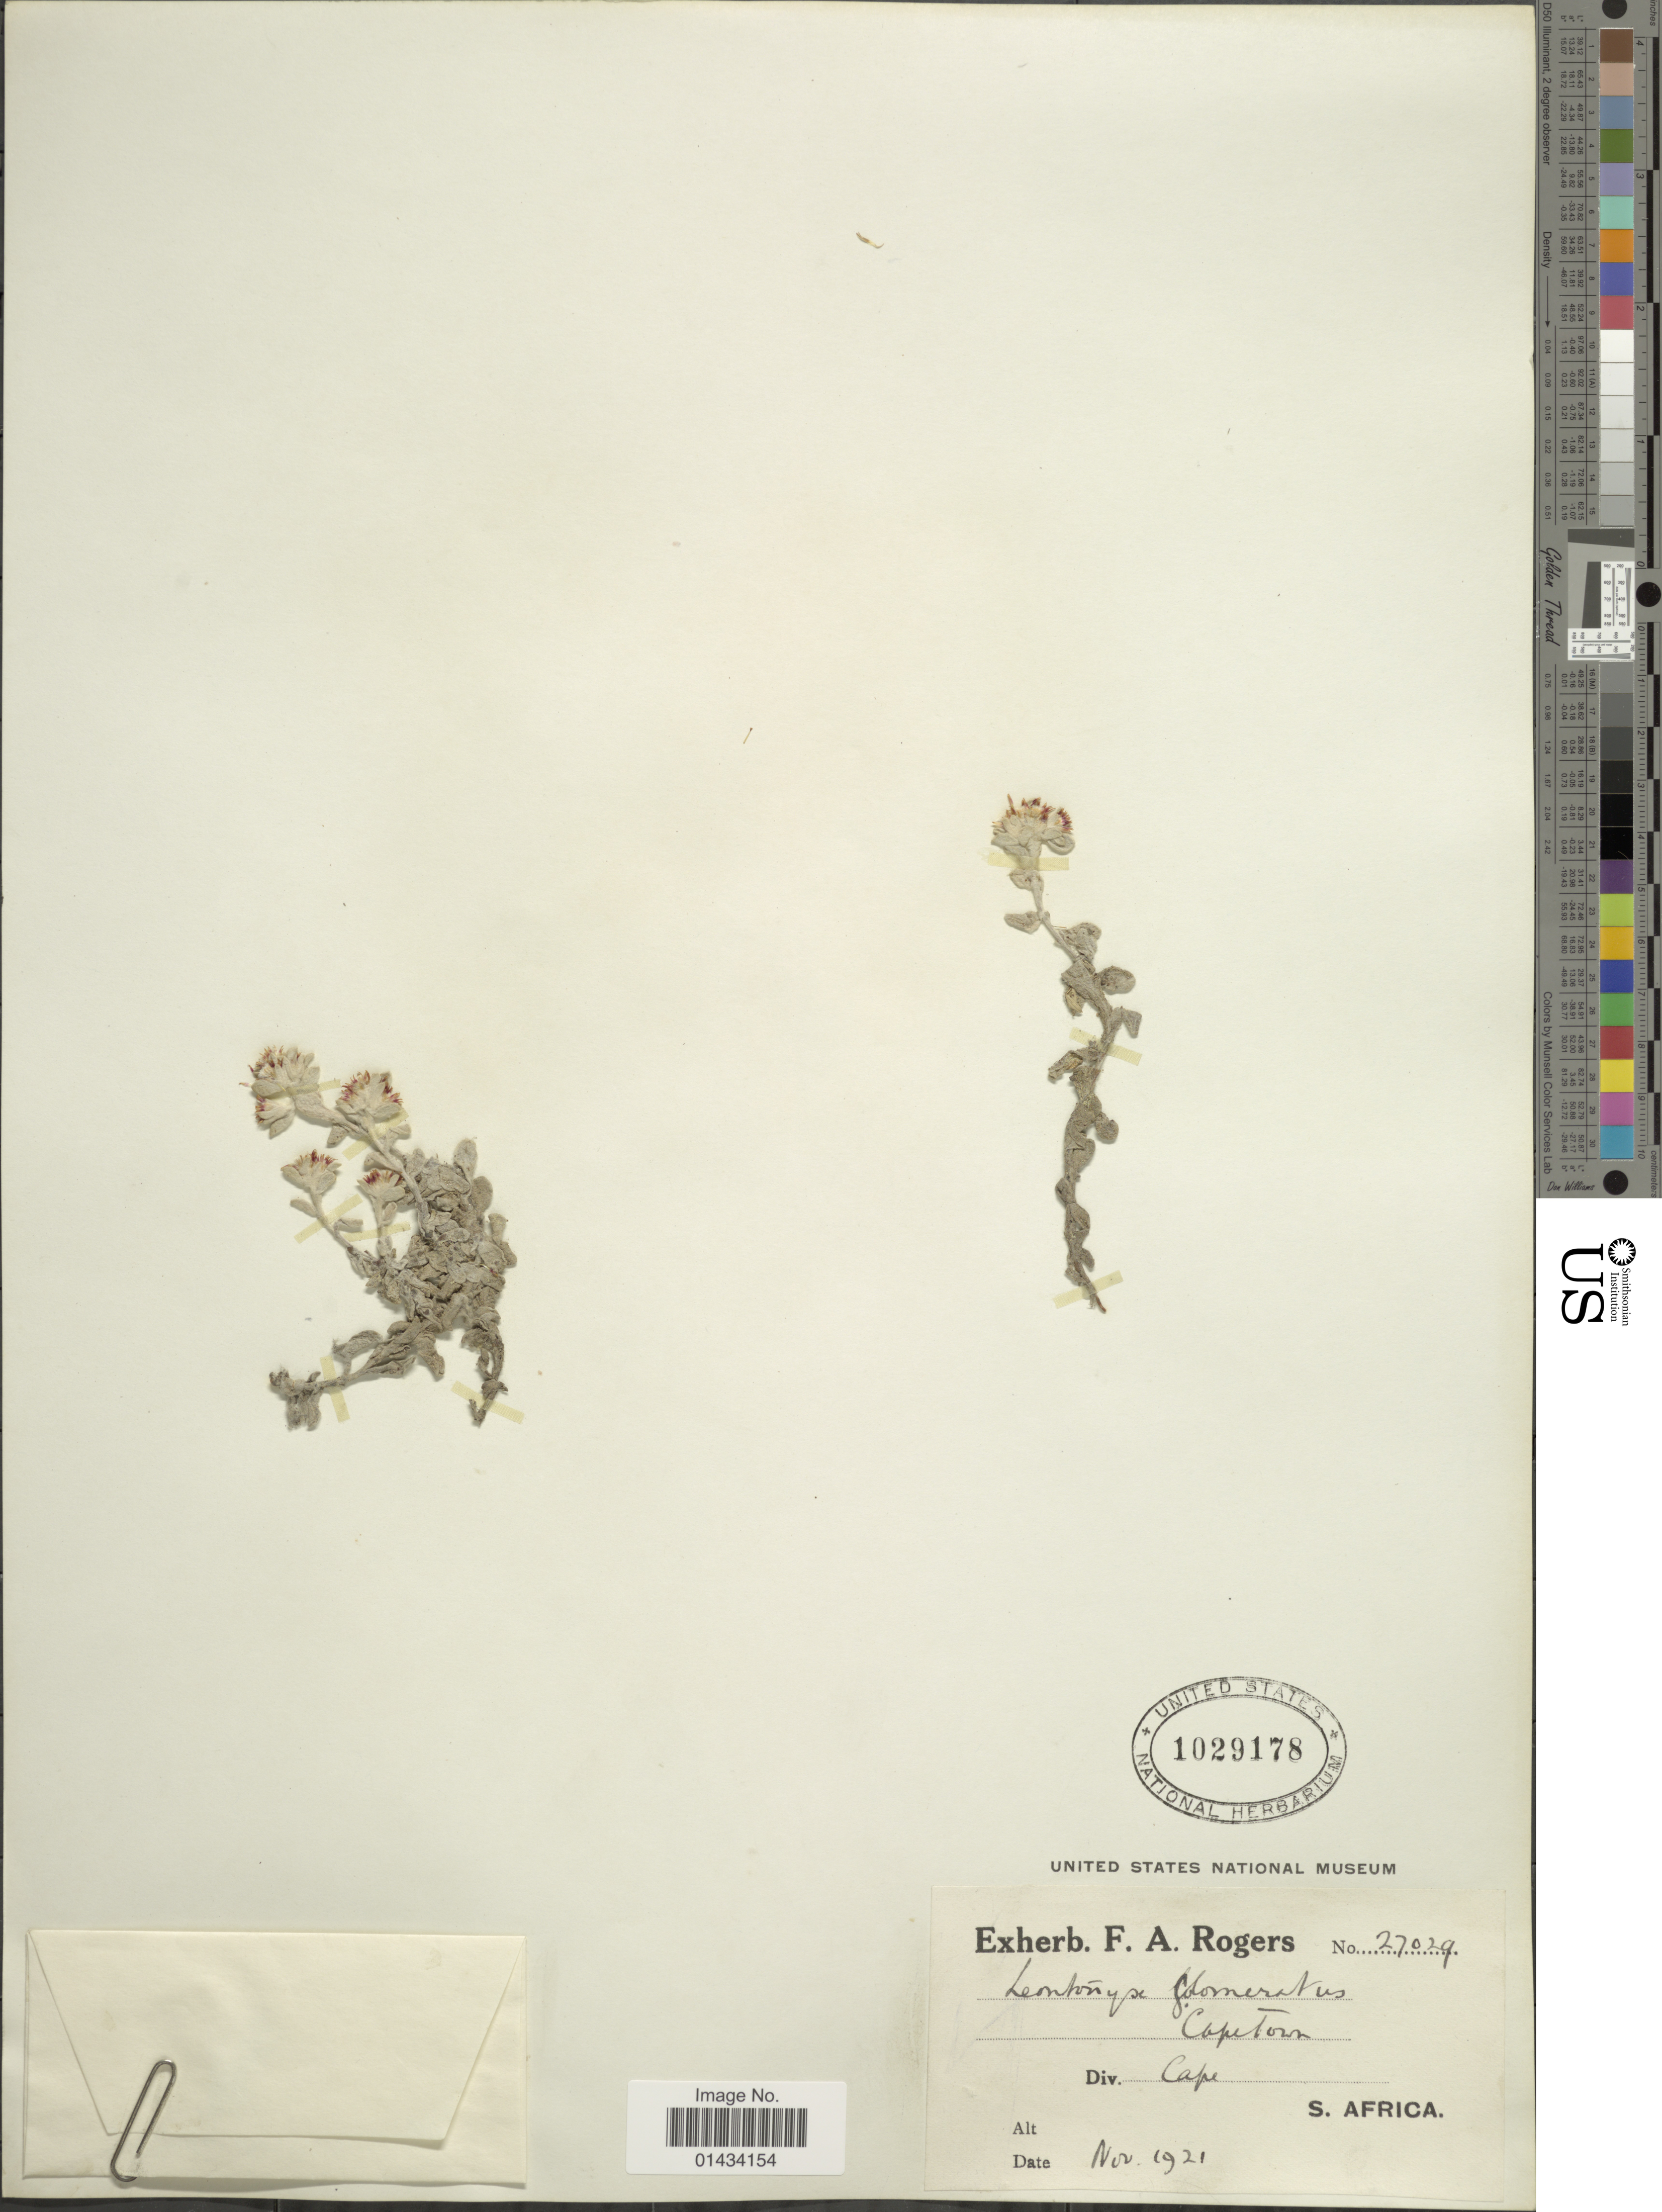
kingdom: Plantae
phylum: Tracheophyta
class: Magnoliopsida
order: Asterales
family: Asteraceae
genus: Leontonyx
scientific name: Leontonyx glomeratus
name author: DC.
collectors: ex herb. F. A. Rogers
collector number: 27029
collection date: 1921-11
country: South Africa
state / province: Western Cape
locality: Div. Cape. Capetown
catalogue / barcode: US 1029178